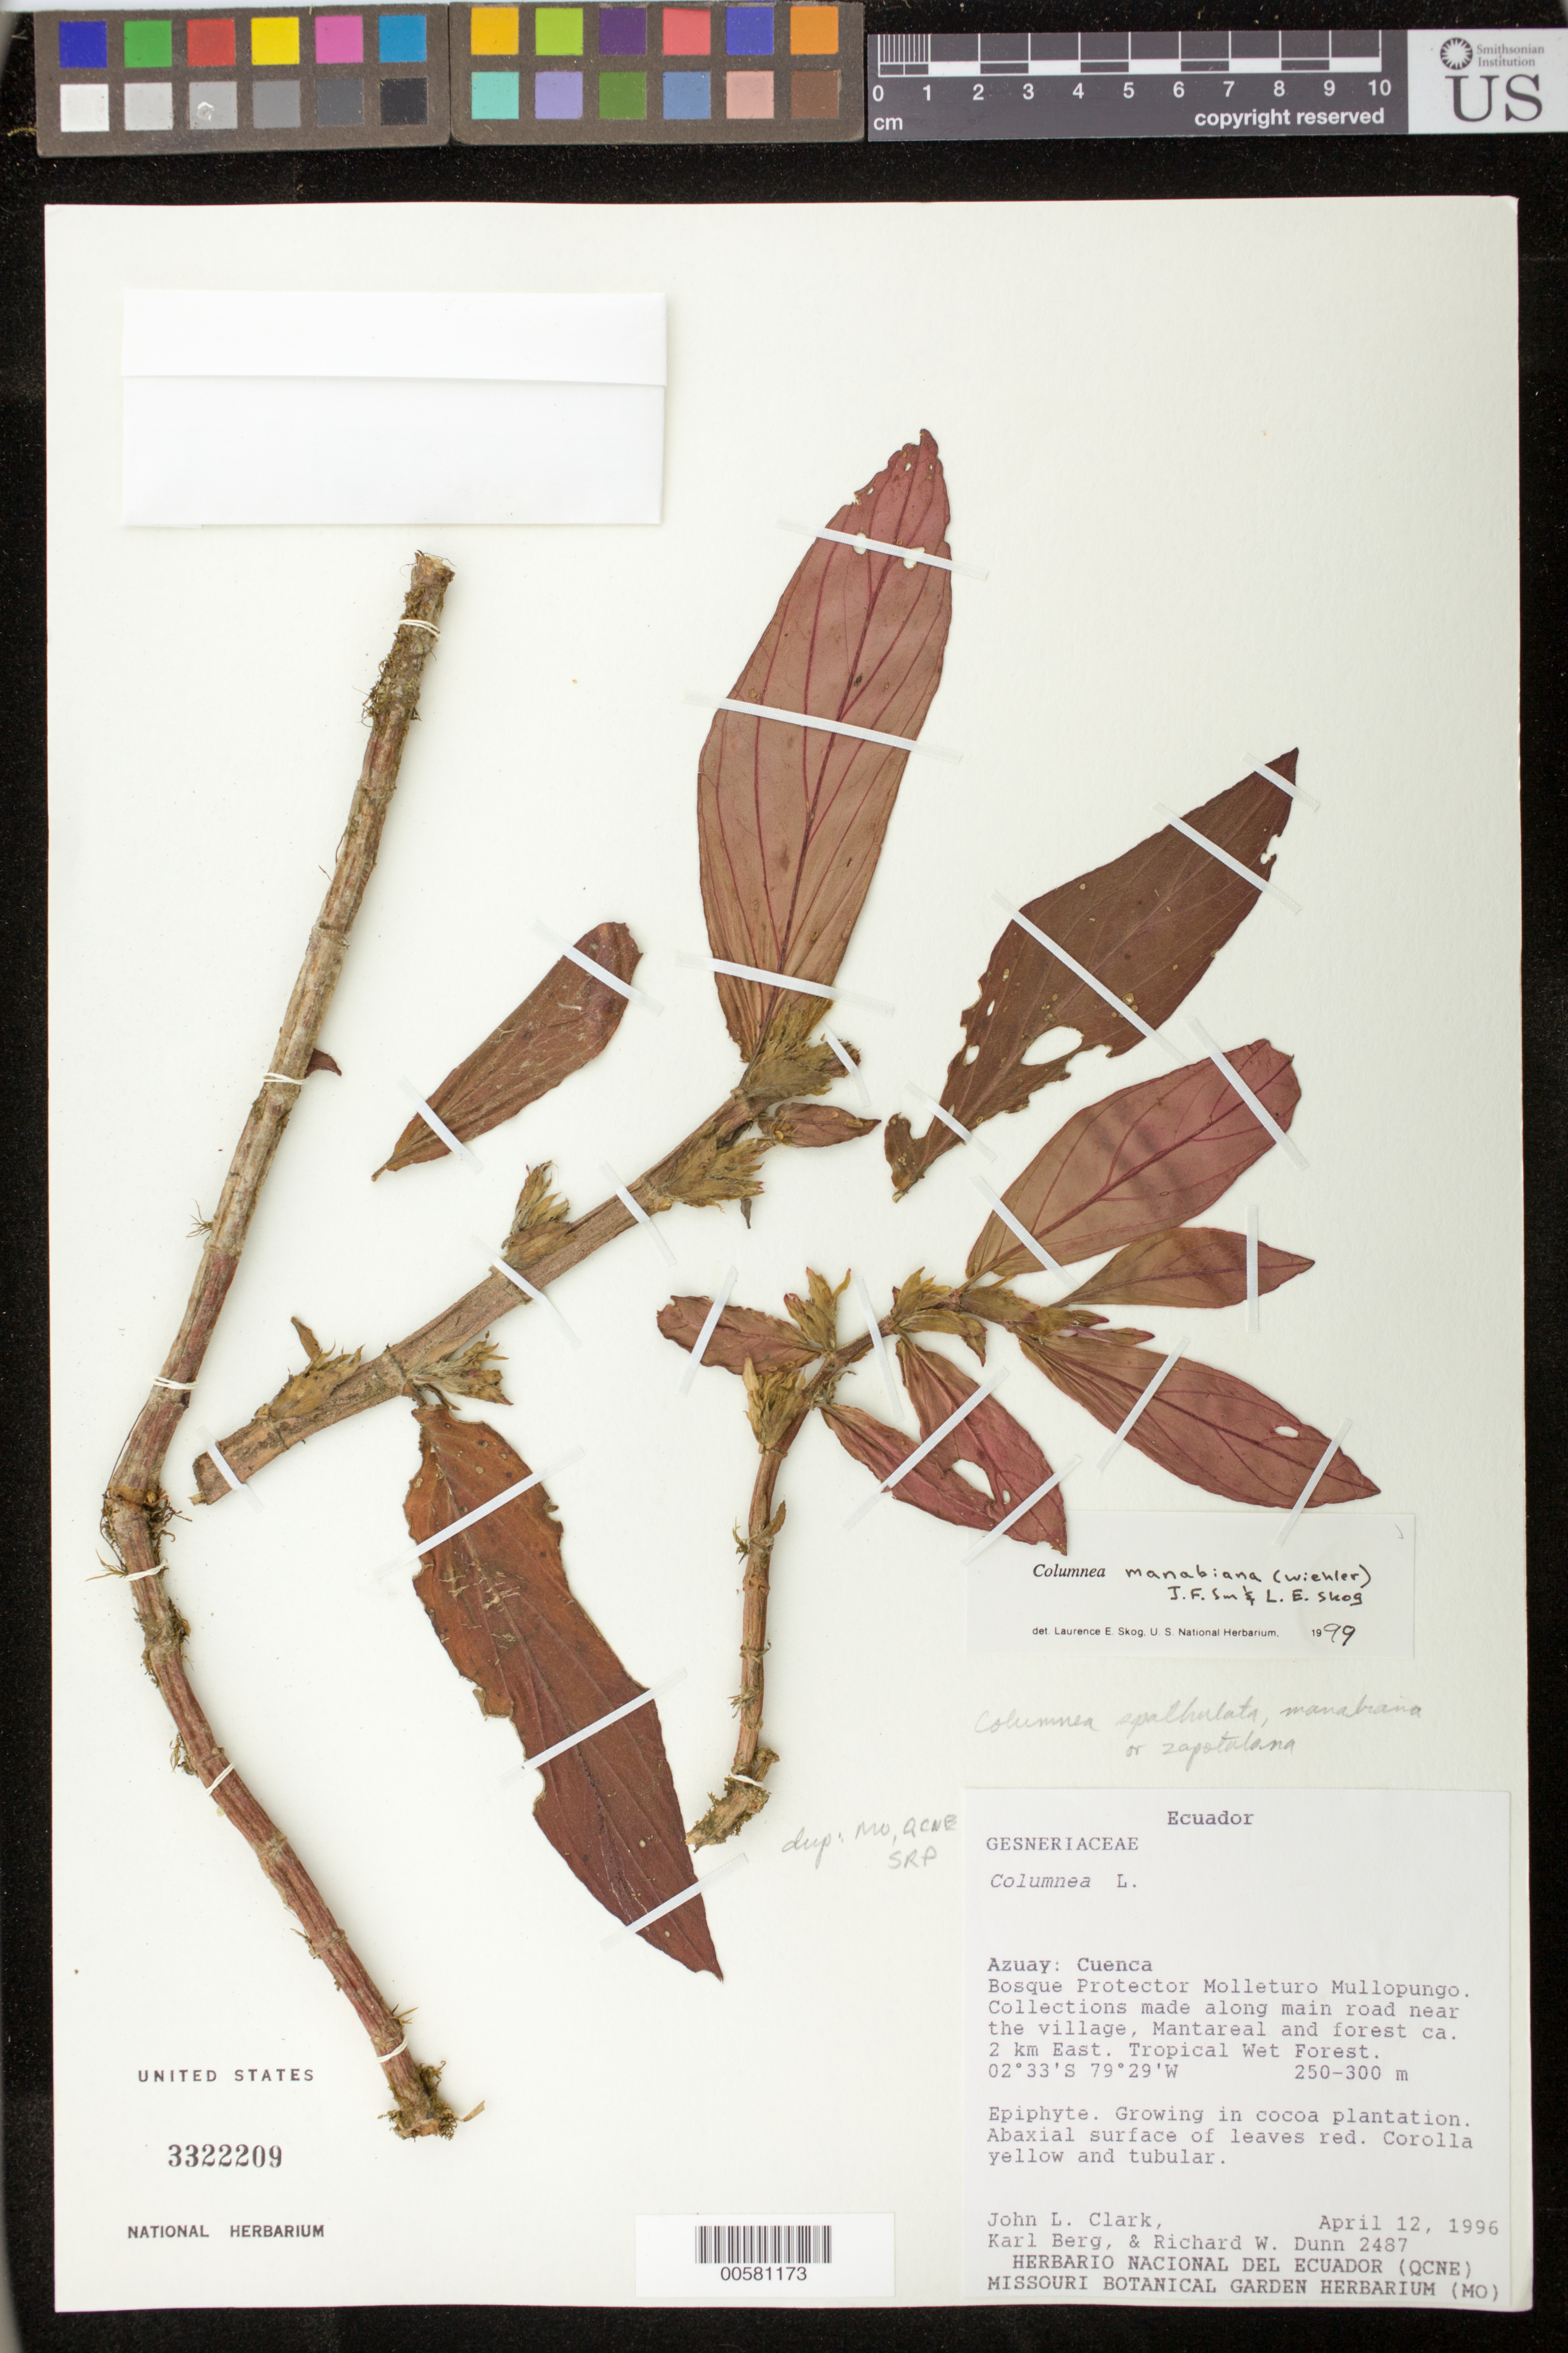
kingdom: Plantae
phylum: Tracheophyta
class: Magnoliopsida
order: Lamiales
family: Gesneriaceae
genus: Columnea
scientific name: Columnea manabiana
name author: (Wiehler) J.F. Sm. & L.E. Skog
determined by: Skog, Laurence E.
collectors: J. L. Clark, K. Berg & R. Dunn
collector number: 2487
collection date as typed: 12 Apr 1996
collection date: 1996-04-12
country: Ecuador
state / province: Azuay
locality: Cuenca: Bosque Protector Molleturo Mullopungo, along main road near the village, Mantareal and forest ca. 2 km E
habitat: Tropical wet forest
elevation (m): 250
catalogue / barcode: US 3322209